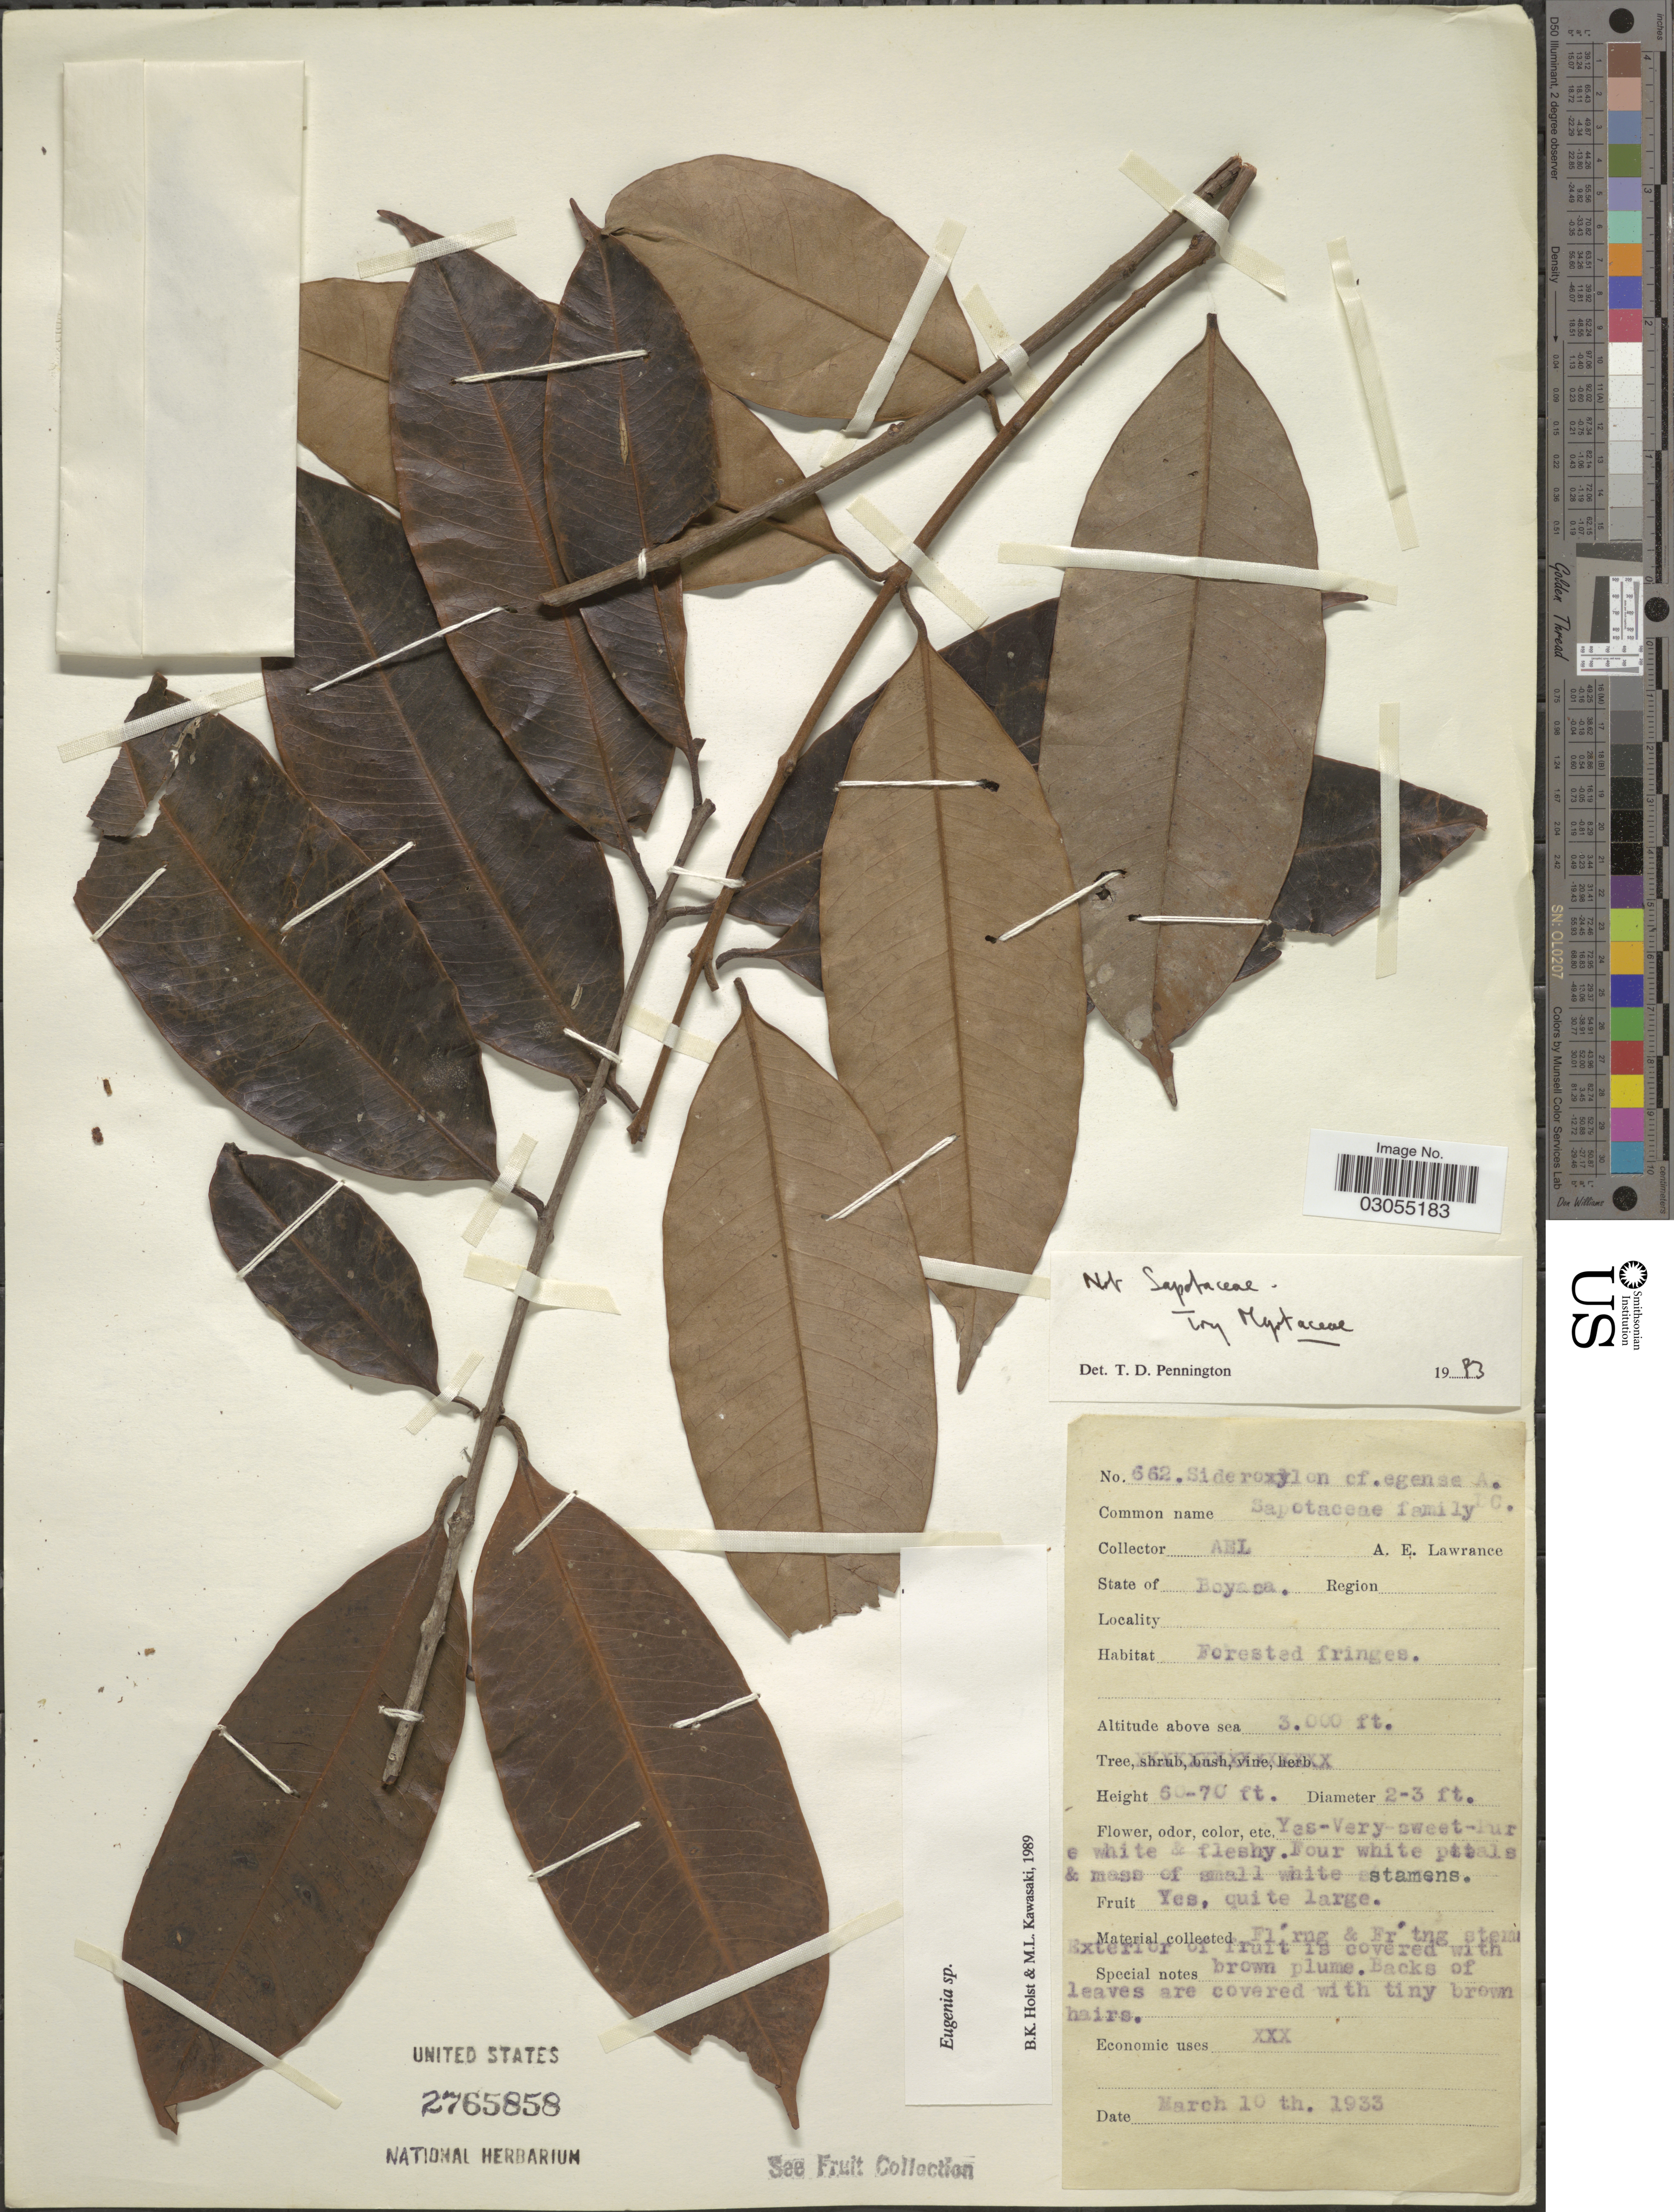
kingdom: Plantae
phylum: Tracheophyta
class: Magnoliopsida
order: Myrtales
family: Myrtaceae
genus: Eugenia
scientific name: Eugenia sp.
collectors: A. Lawrance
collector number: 662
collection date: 1933-03-10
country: Colombia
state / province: Boyacá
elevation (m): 914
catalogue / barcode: US 2765858